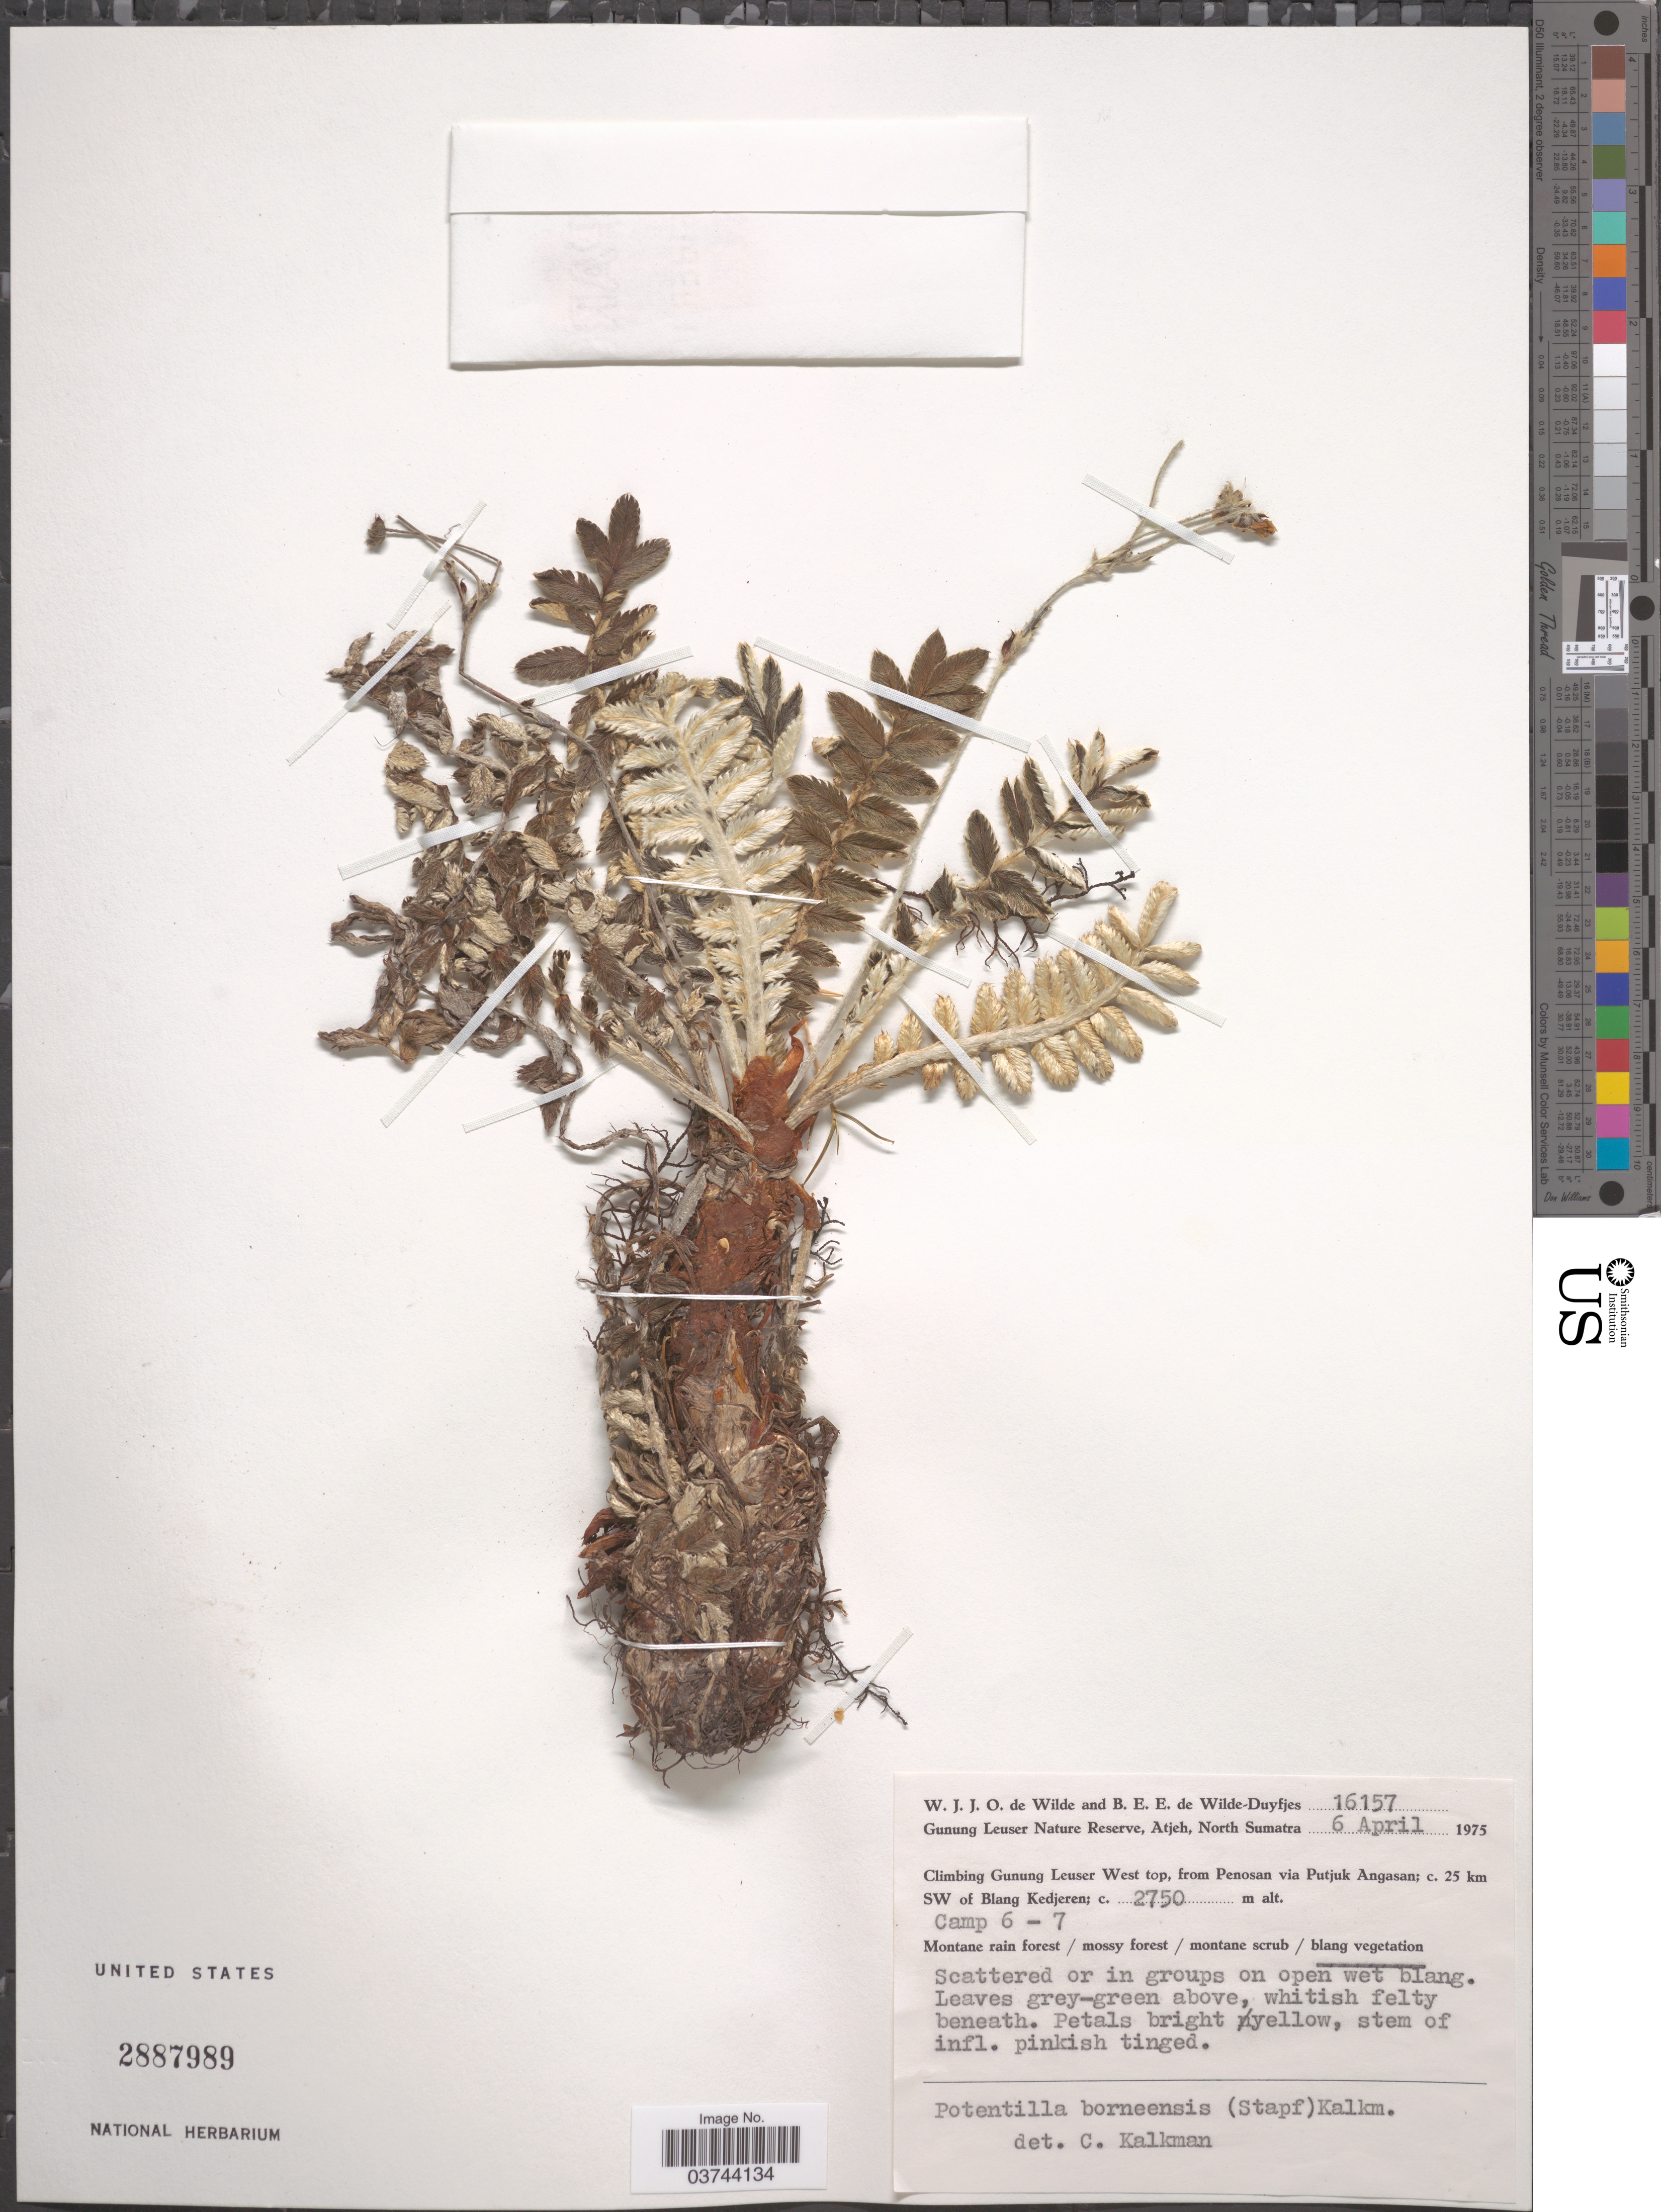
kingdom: Plantae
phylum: Tracheophyta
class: Magnoliopsida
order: Rosales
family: Rosaceae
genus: Potentilla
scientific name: Potentilla borneensis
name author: (Stapf) Kalkman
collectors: W. J. de Wilde & B. E. de Wilde-Duyfjes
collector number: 16157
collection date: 1975-04-06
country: Indonesia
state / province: Sumatra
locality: Gunung Leuser Nature Reserve, Atjeh, North Sumatra. Climbing Gunung Leuser West top, from Penosan via Putjuk Angasan; c. 25 km SW of Blang Kedjeren. Camp 6-7.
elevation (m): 2750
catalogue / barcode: US 2887989